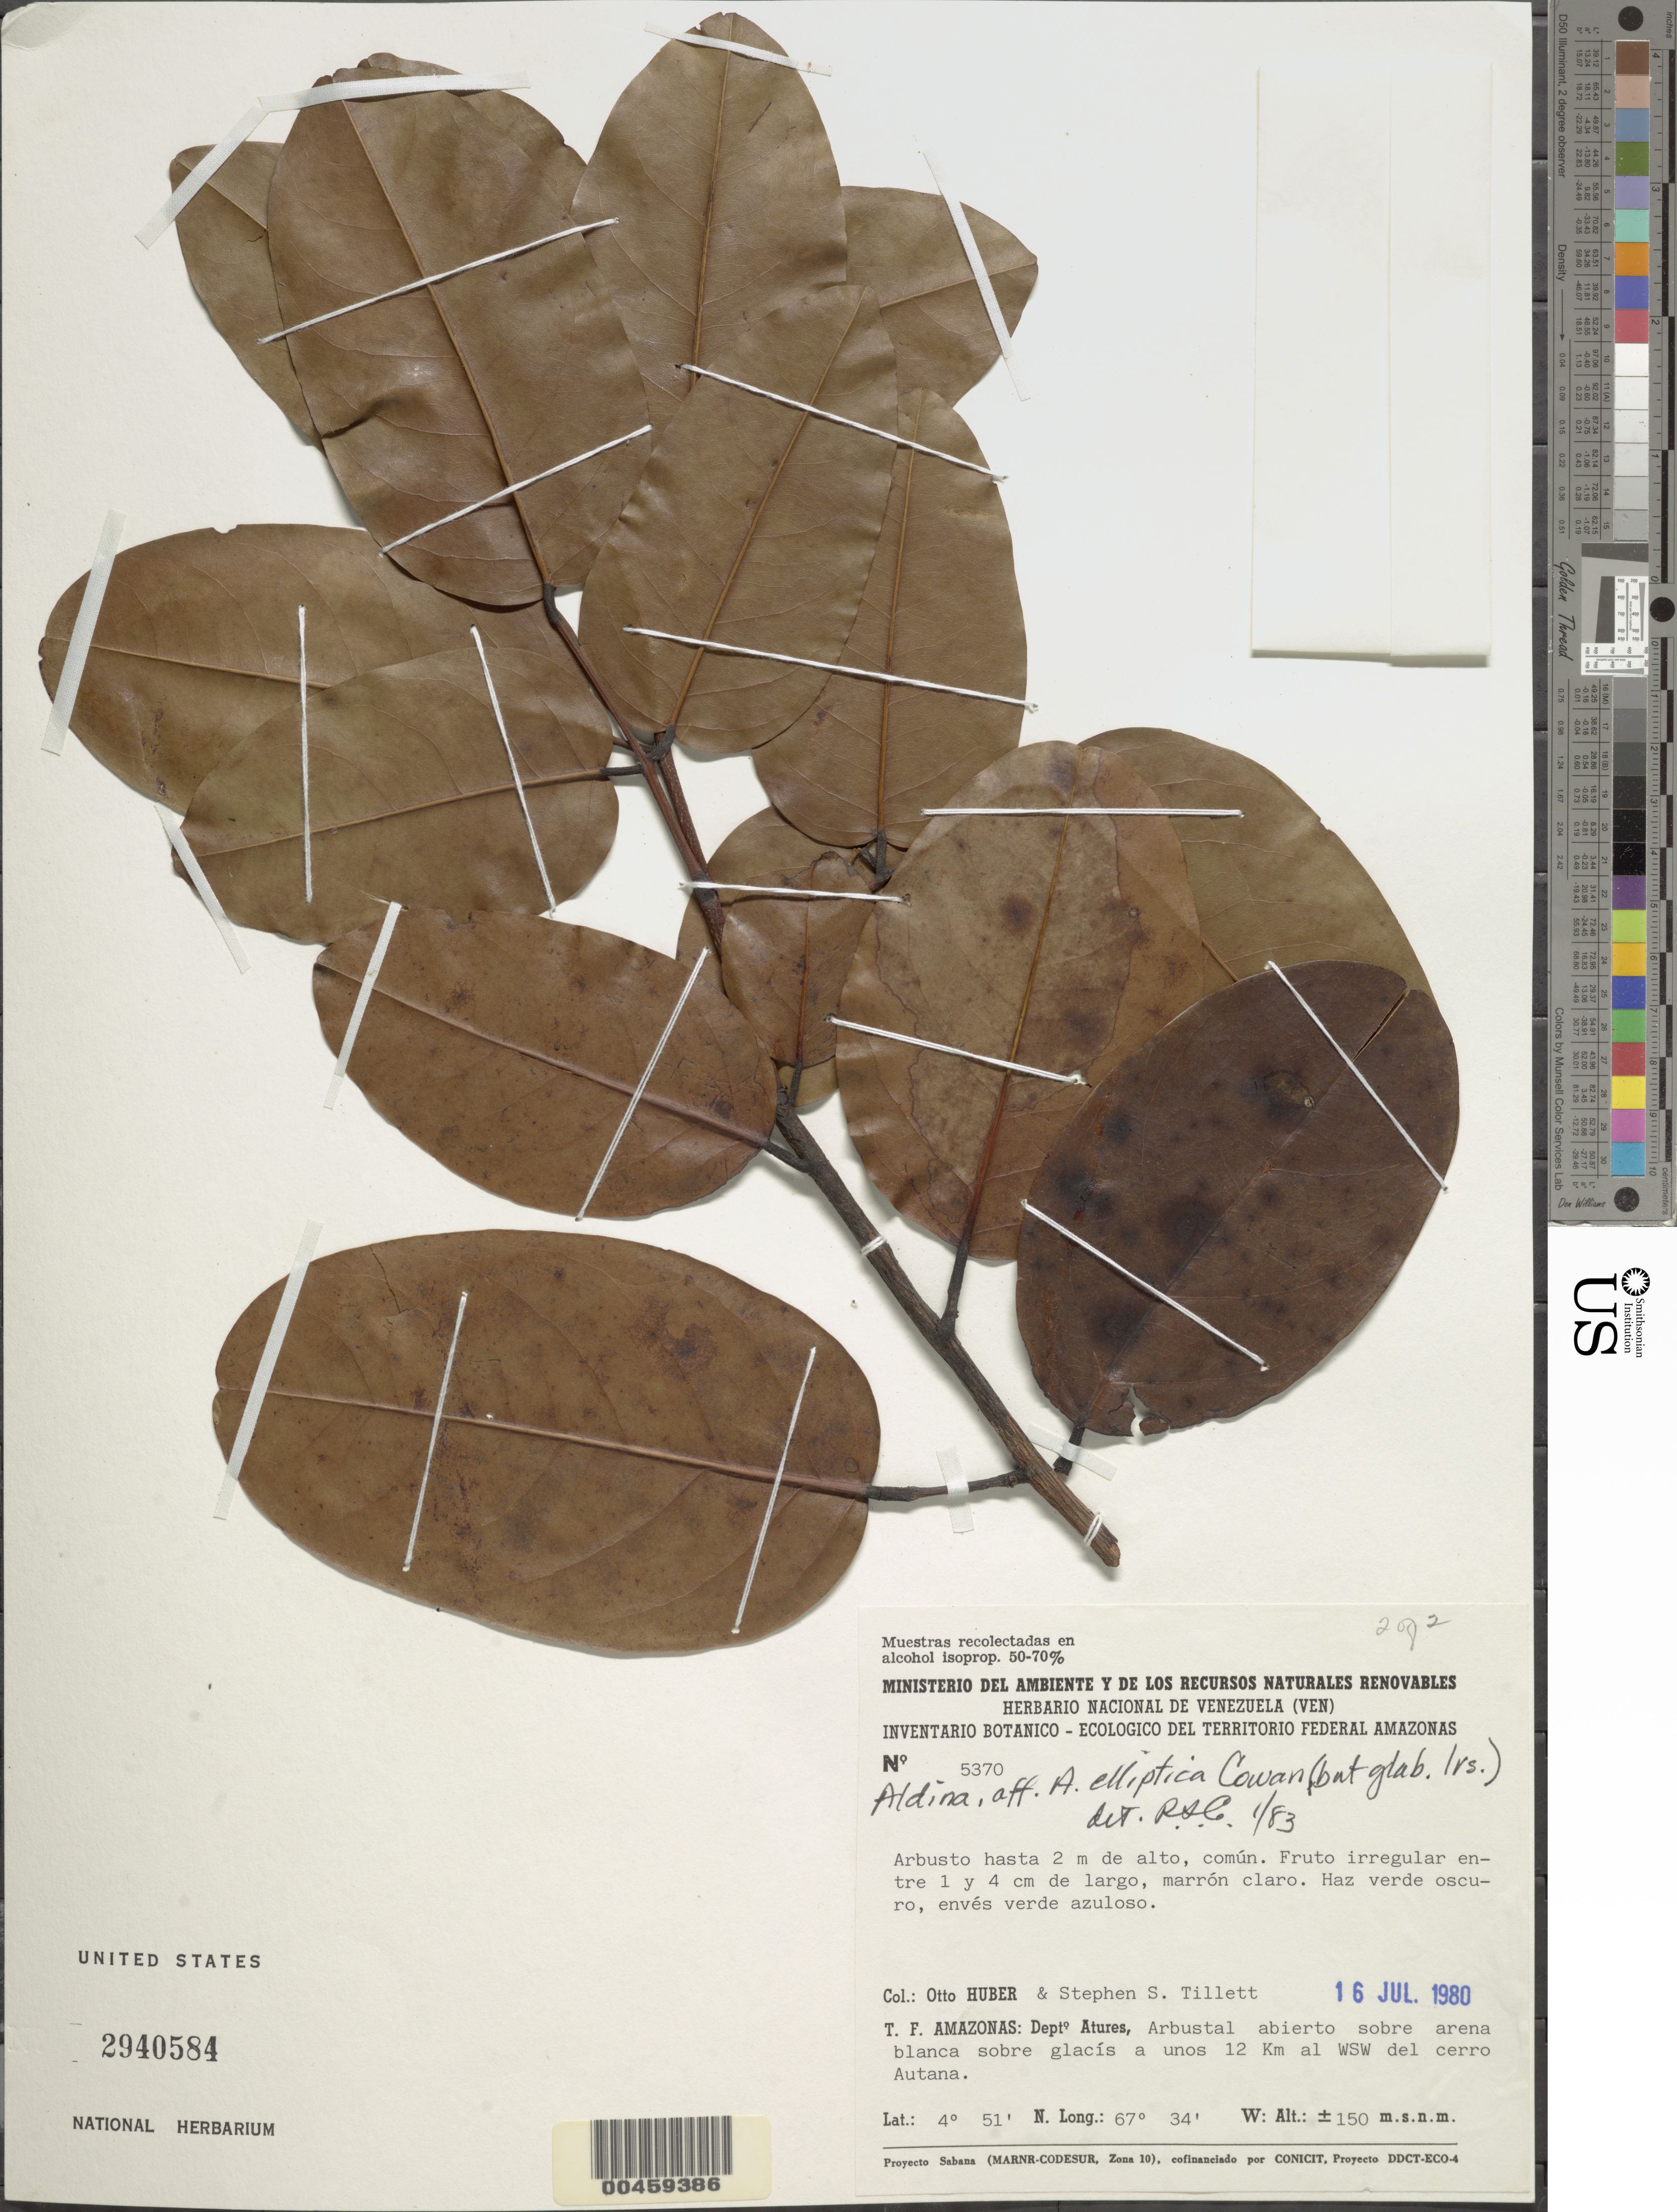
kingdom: Plantae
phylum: Tracheophyta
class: Magnoliopsida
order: Fabales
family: Fabaceae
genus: Aldina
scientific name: Aldina elliptica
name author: R.S. Cowan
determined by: Goncharov, M. Yu.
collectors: O. Huber & S. S. Tillett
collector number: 5370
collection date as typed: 16 Jul 1980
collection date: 1980-07-16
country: Venezuela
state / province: Amazonas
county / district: Atures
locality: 12 km WSW of Cerro Autana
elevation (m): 150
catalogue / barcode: US 2940584